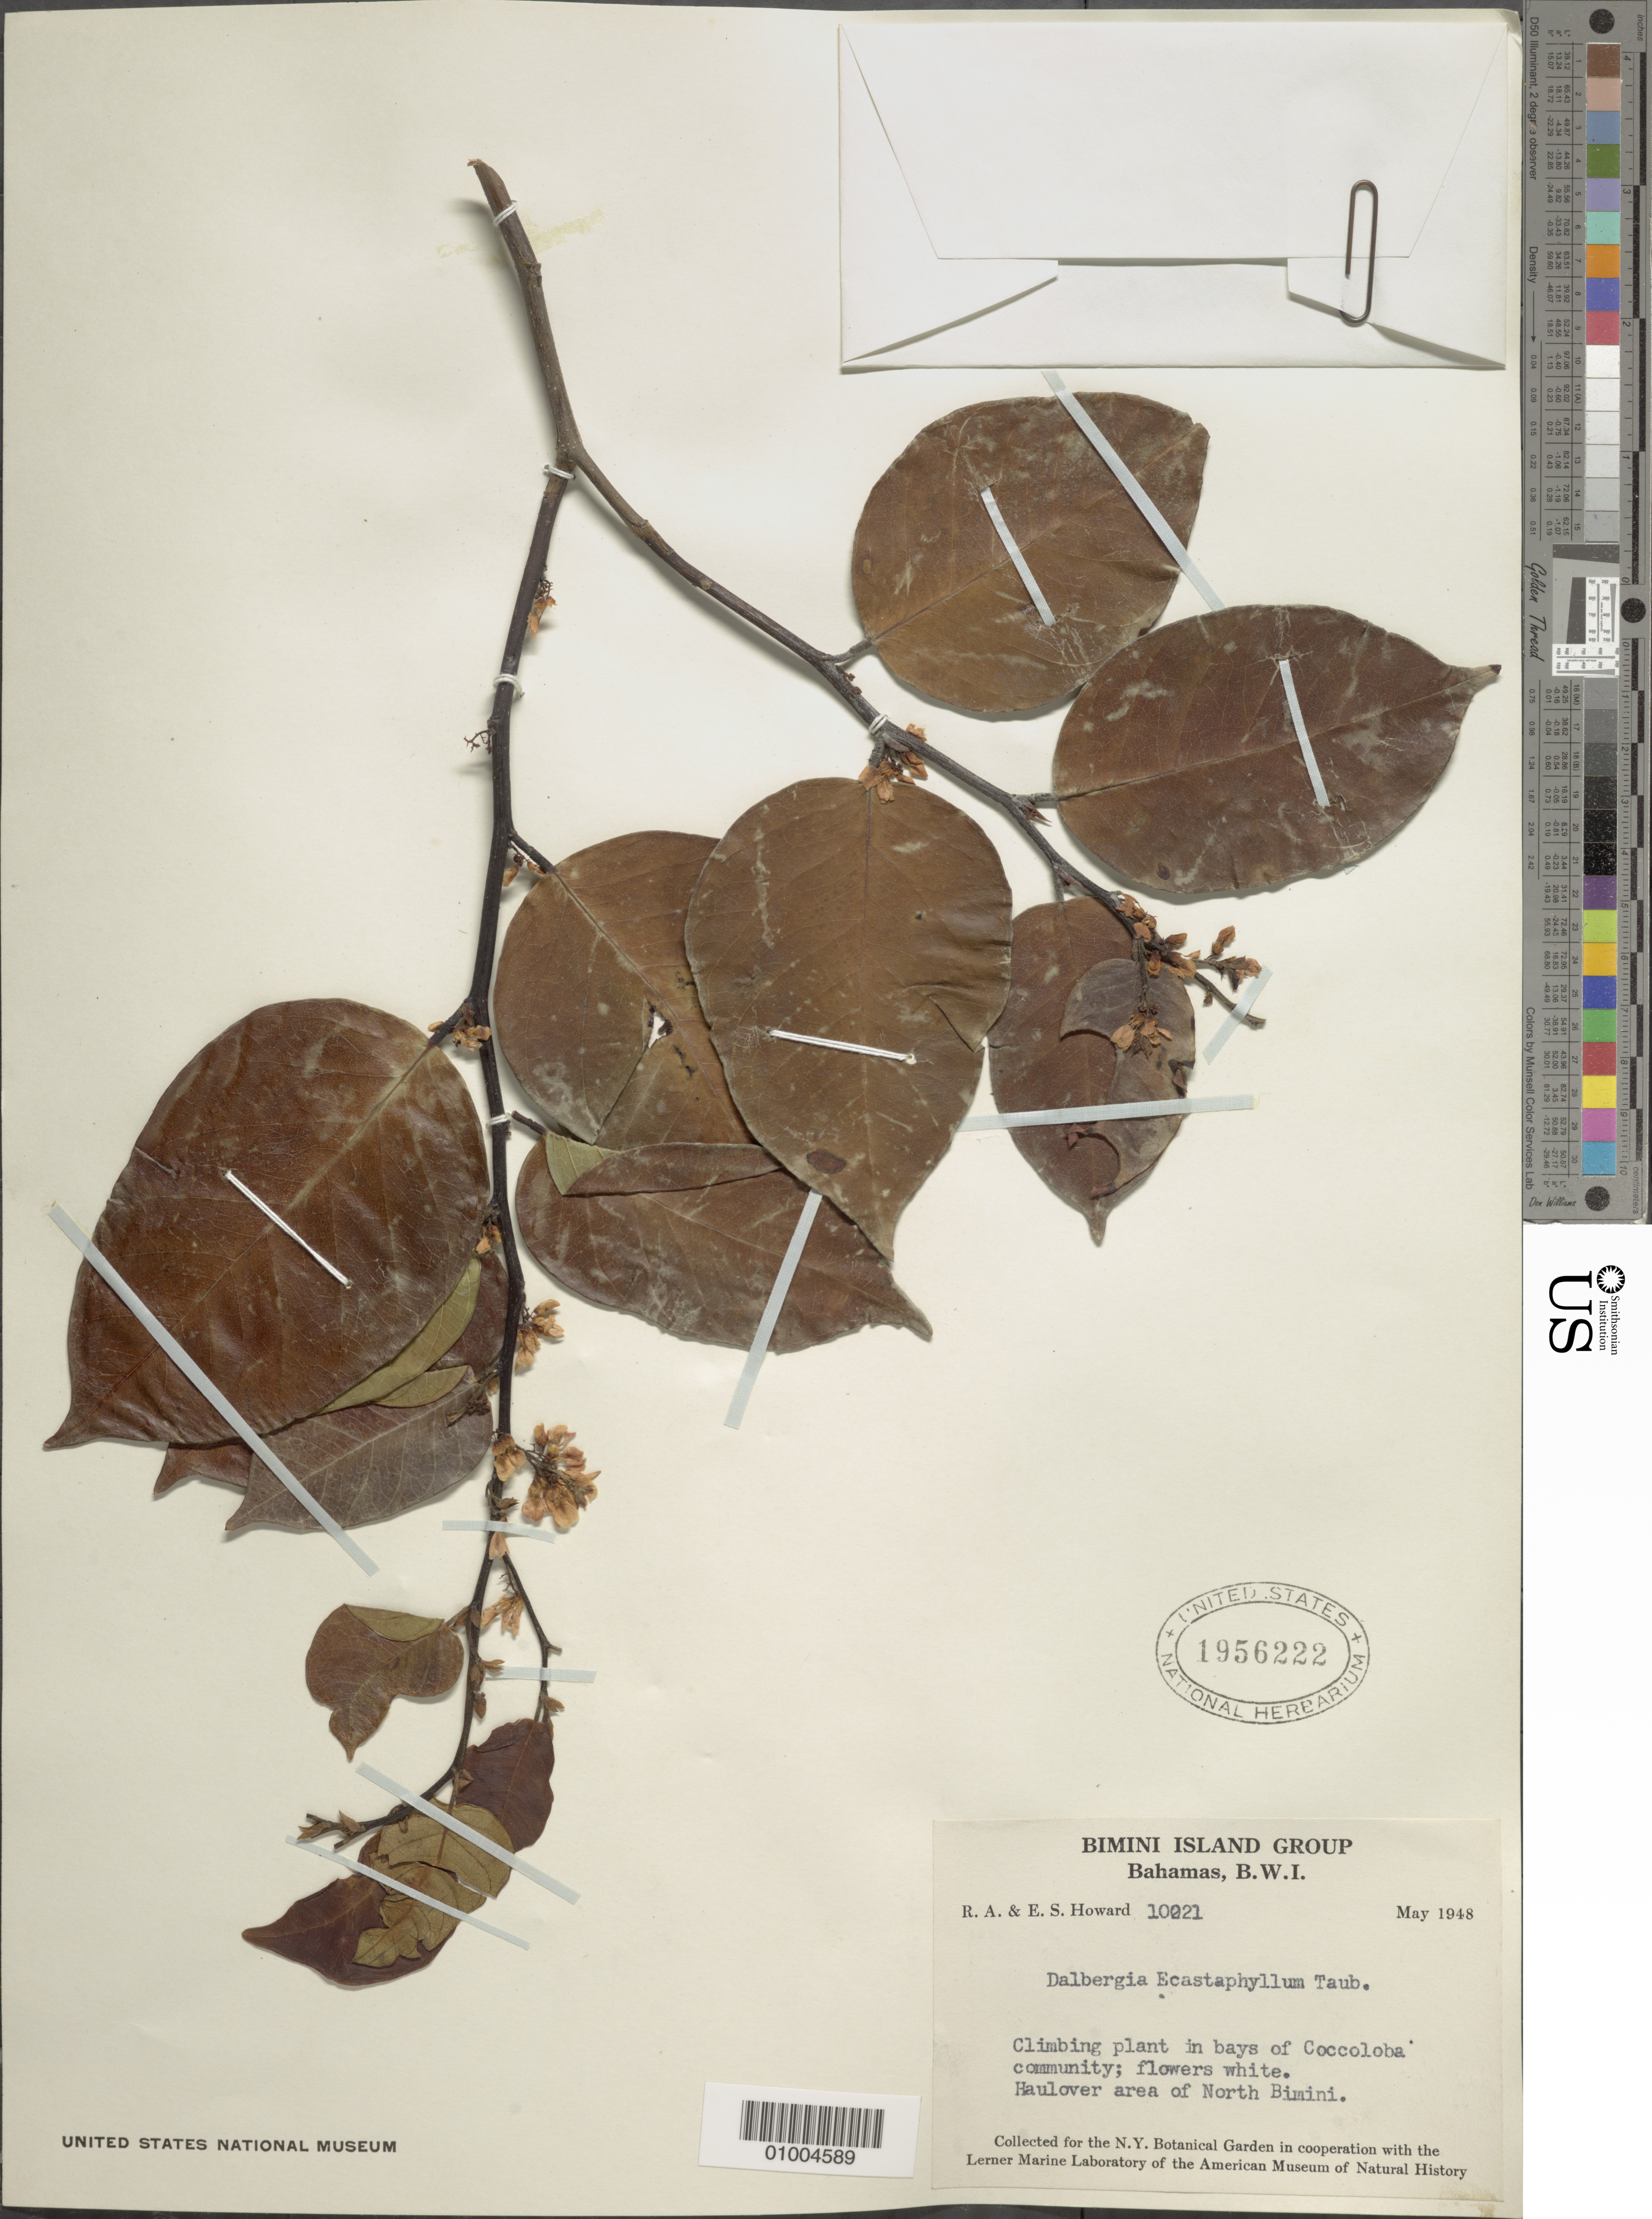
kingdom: Plantae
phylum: Tracheophyta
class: Magnoliopsida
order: Fabales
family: Fabaceae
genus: Dalbergia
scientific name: Dalbergia ecastaphyllum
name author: (L.) Taub.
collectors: E. S. Howard & R. A. Howard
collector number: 10221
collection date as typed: May 1948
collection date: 1948-05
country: Bahamas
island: Bimini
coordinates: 0 N, 0 E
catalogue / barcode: US 1956222